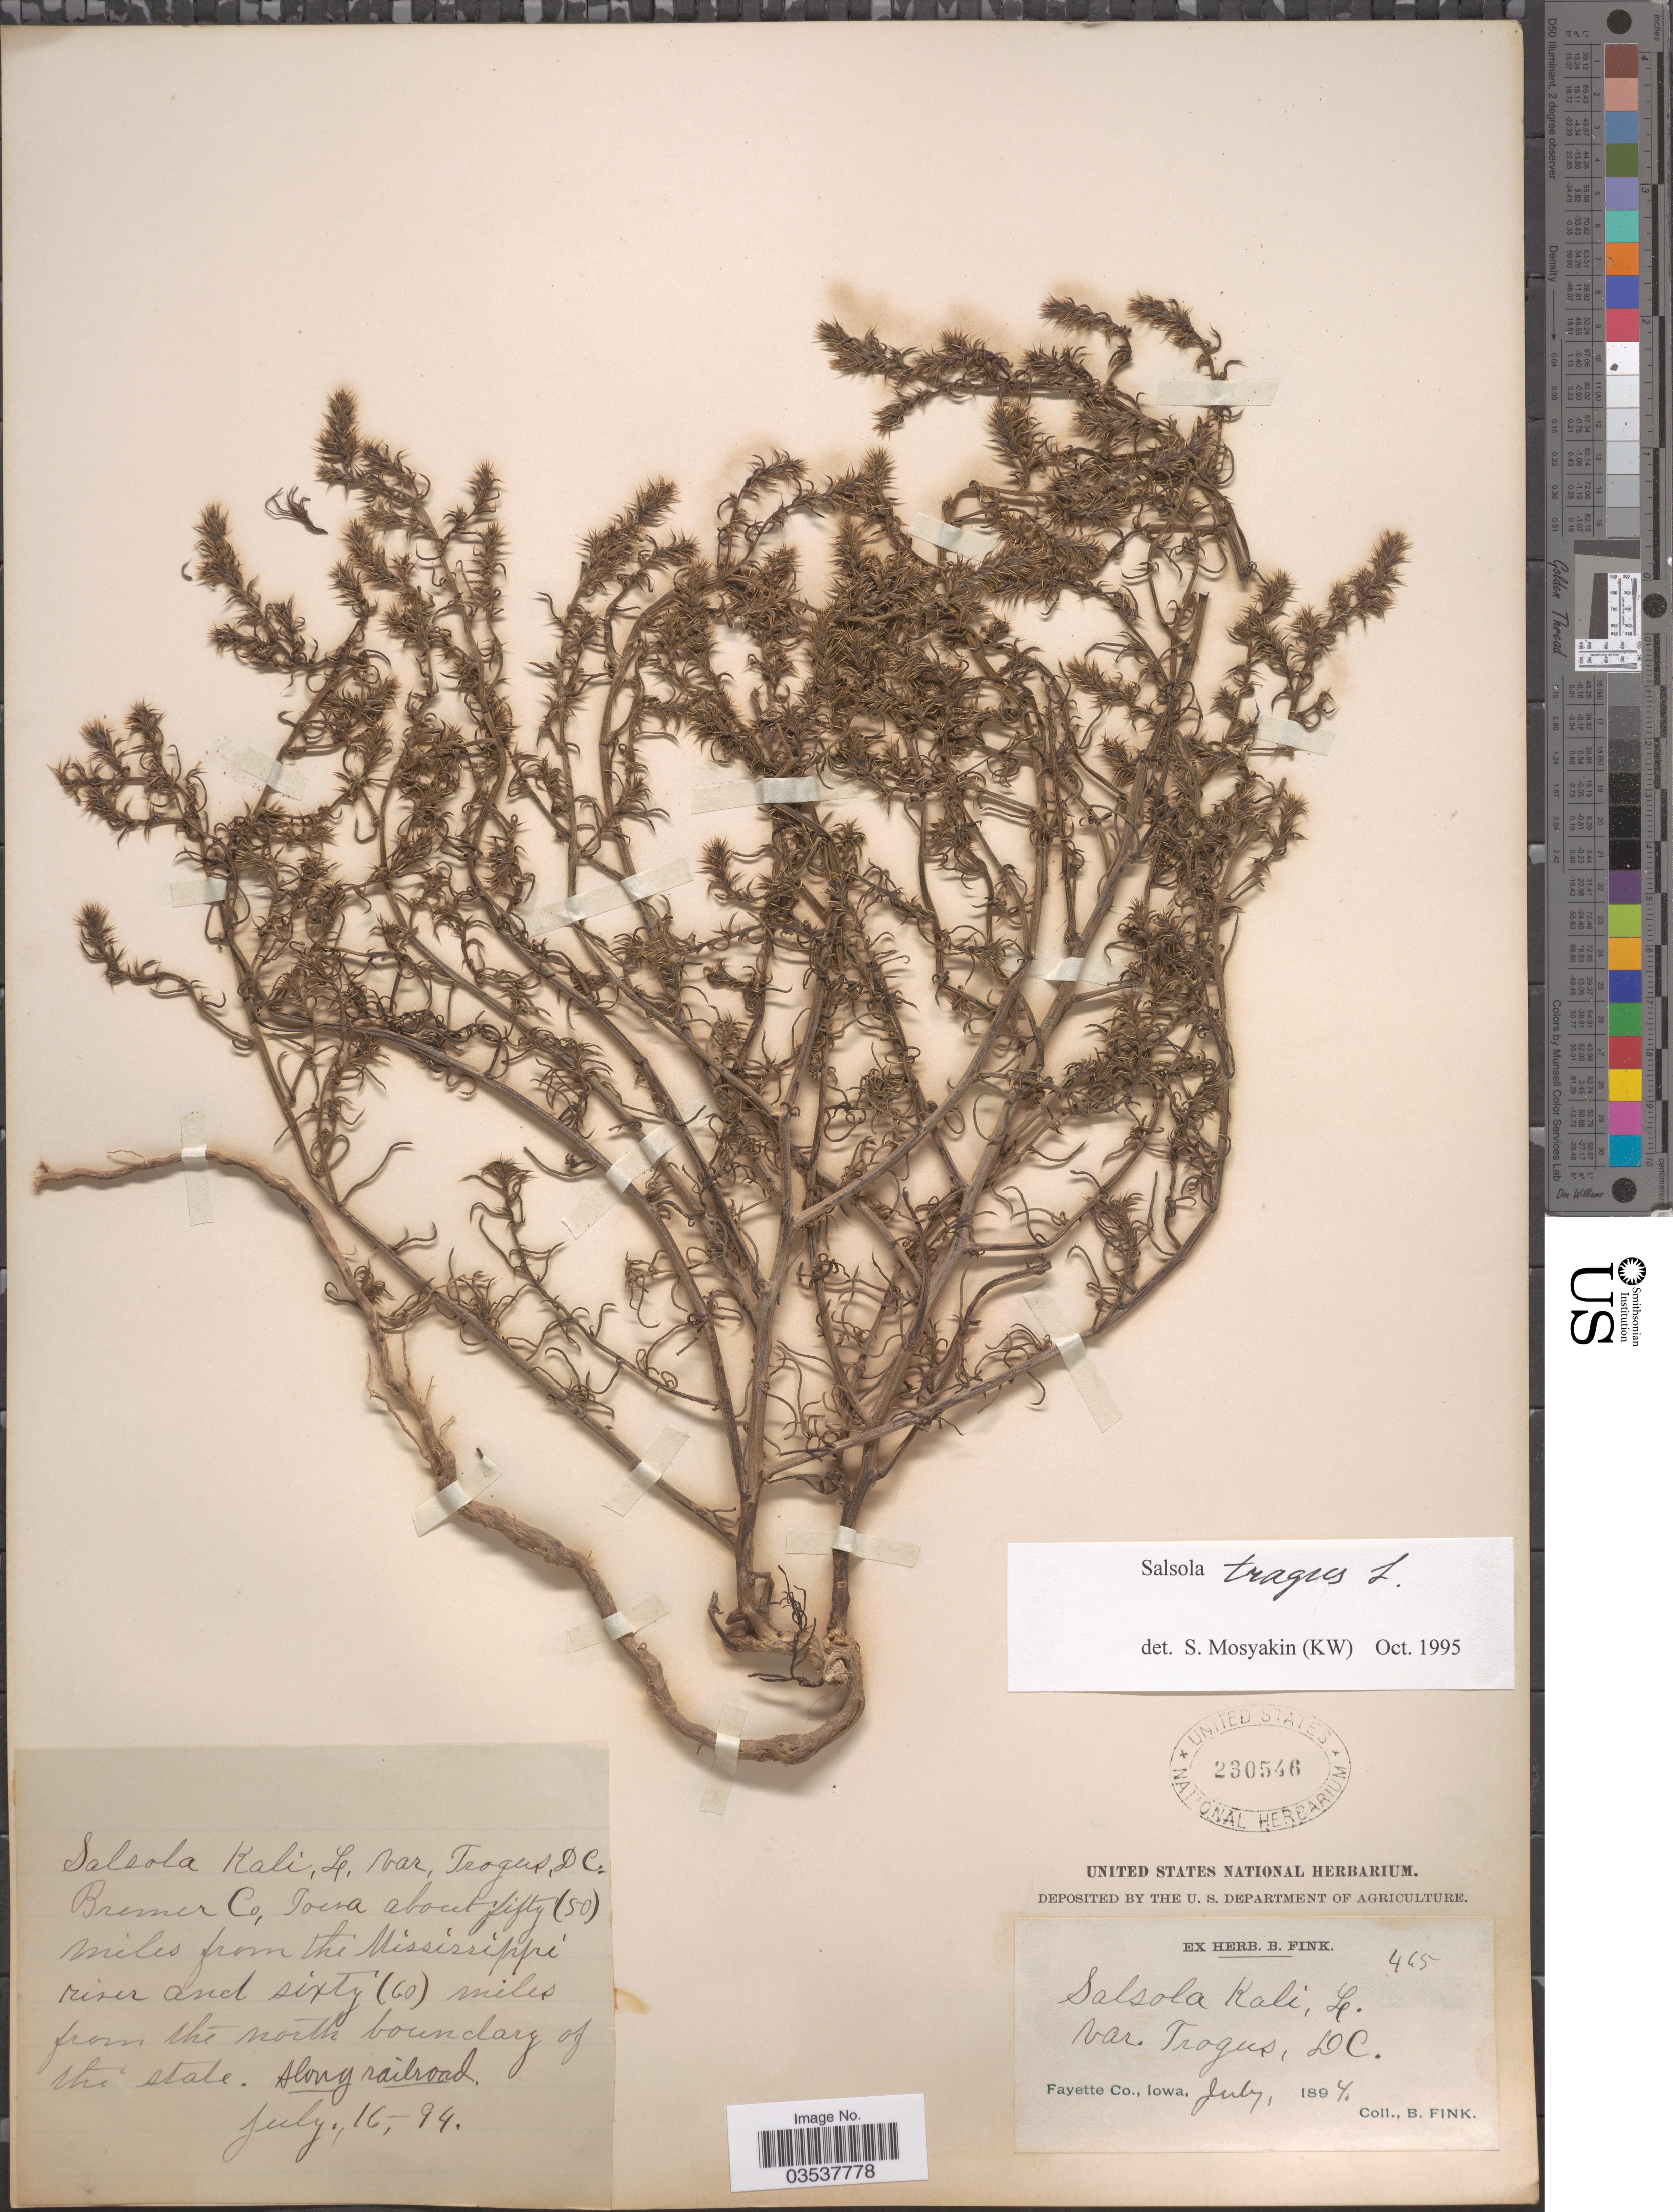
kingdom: Plantae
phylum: Tracheophyta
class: Magnoliopsida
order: Caryophyllales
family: Amaranthaceae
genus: Salsola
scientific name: Salsola pestifer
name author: A. Nelson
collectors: B. Fink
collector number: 465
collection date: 1894-07-16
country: United States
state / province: Iowa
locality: Bremer Co, Iowa about fifty (50) miles from the Mississippi river and sixty (60) miles from the north boundary of the state. Along railroad. Fayette Co.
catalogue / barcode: US 230546